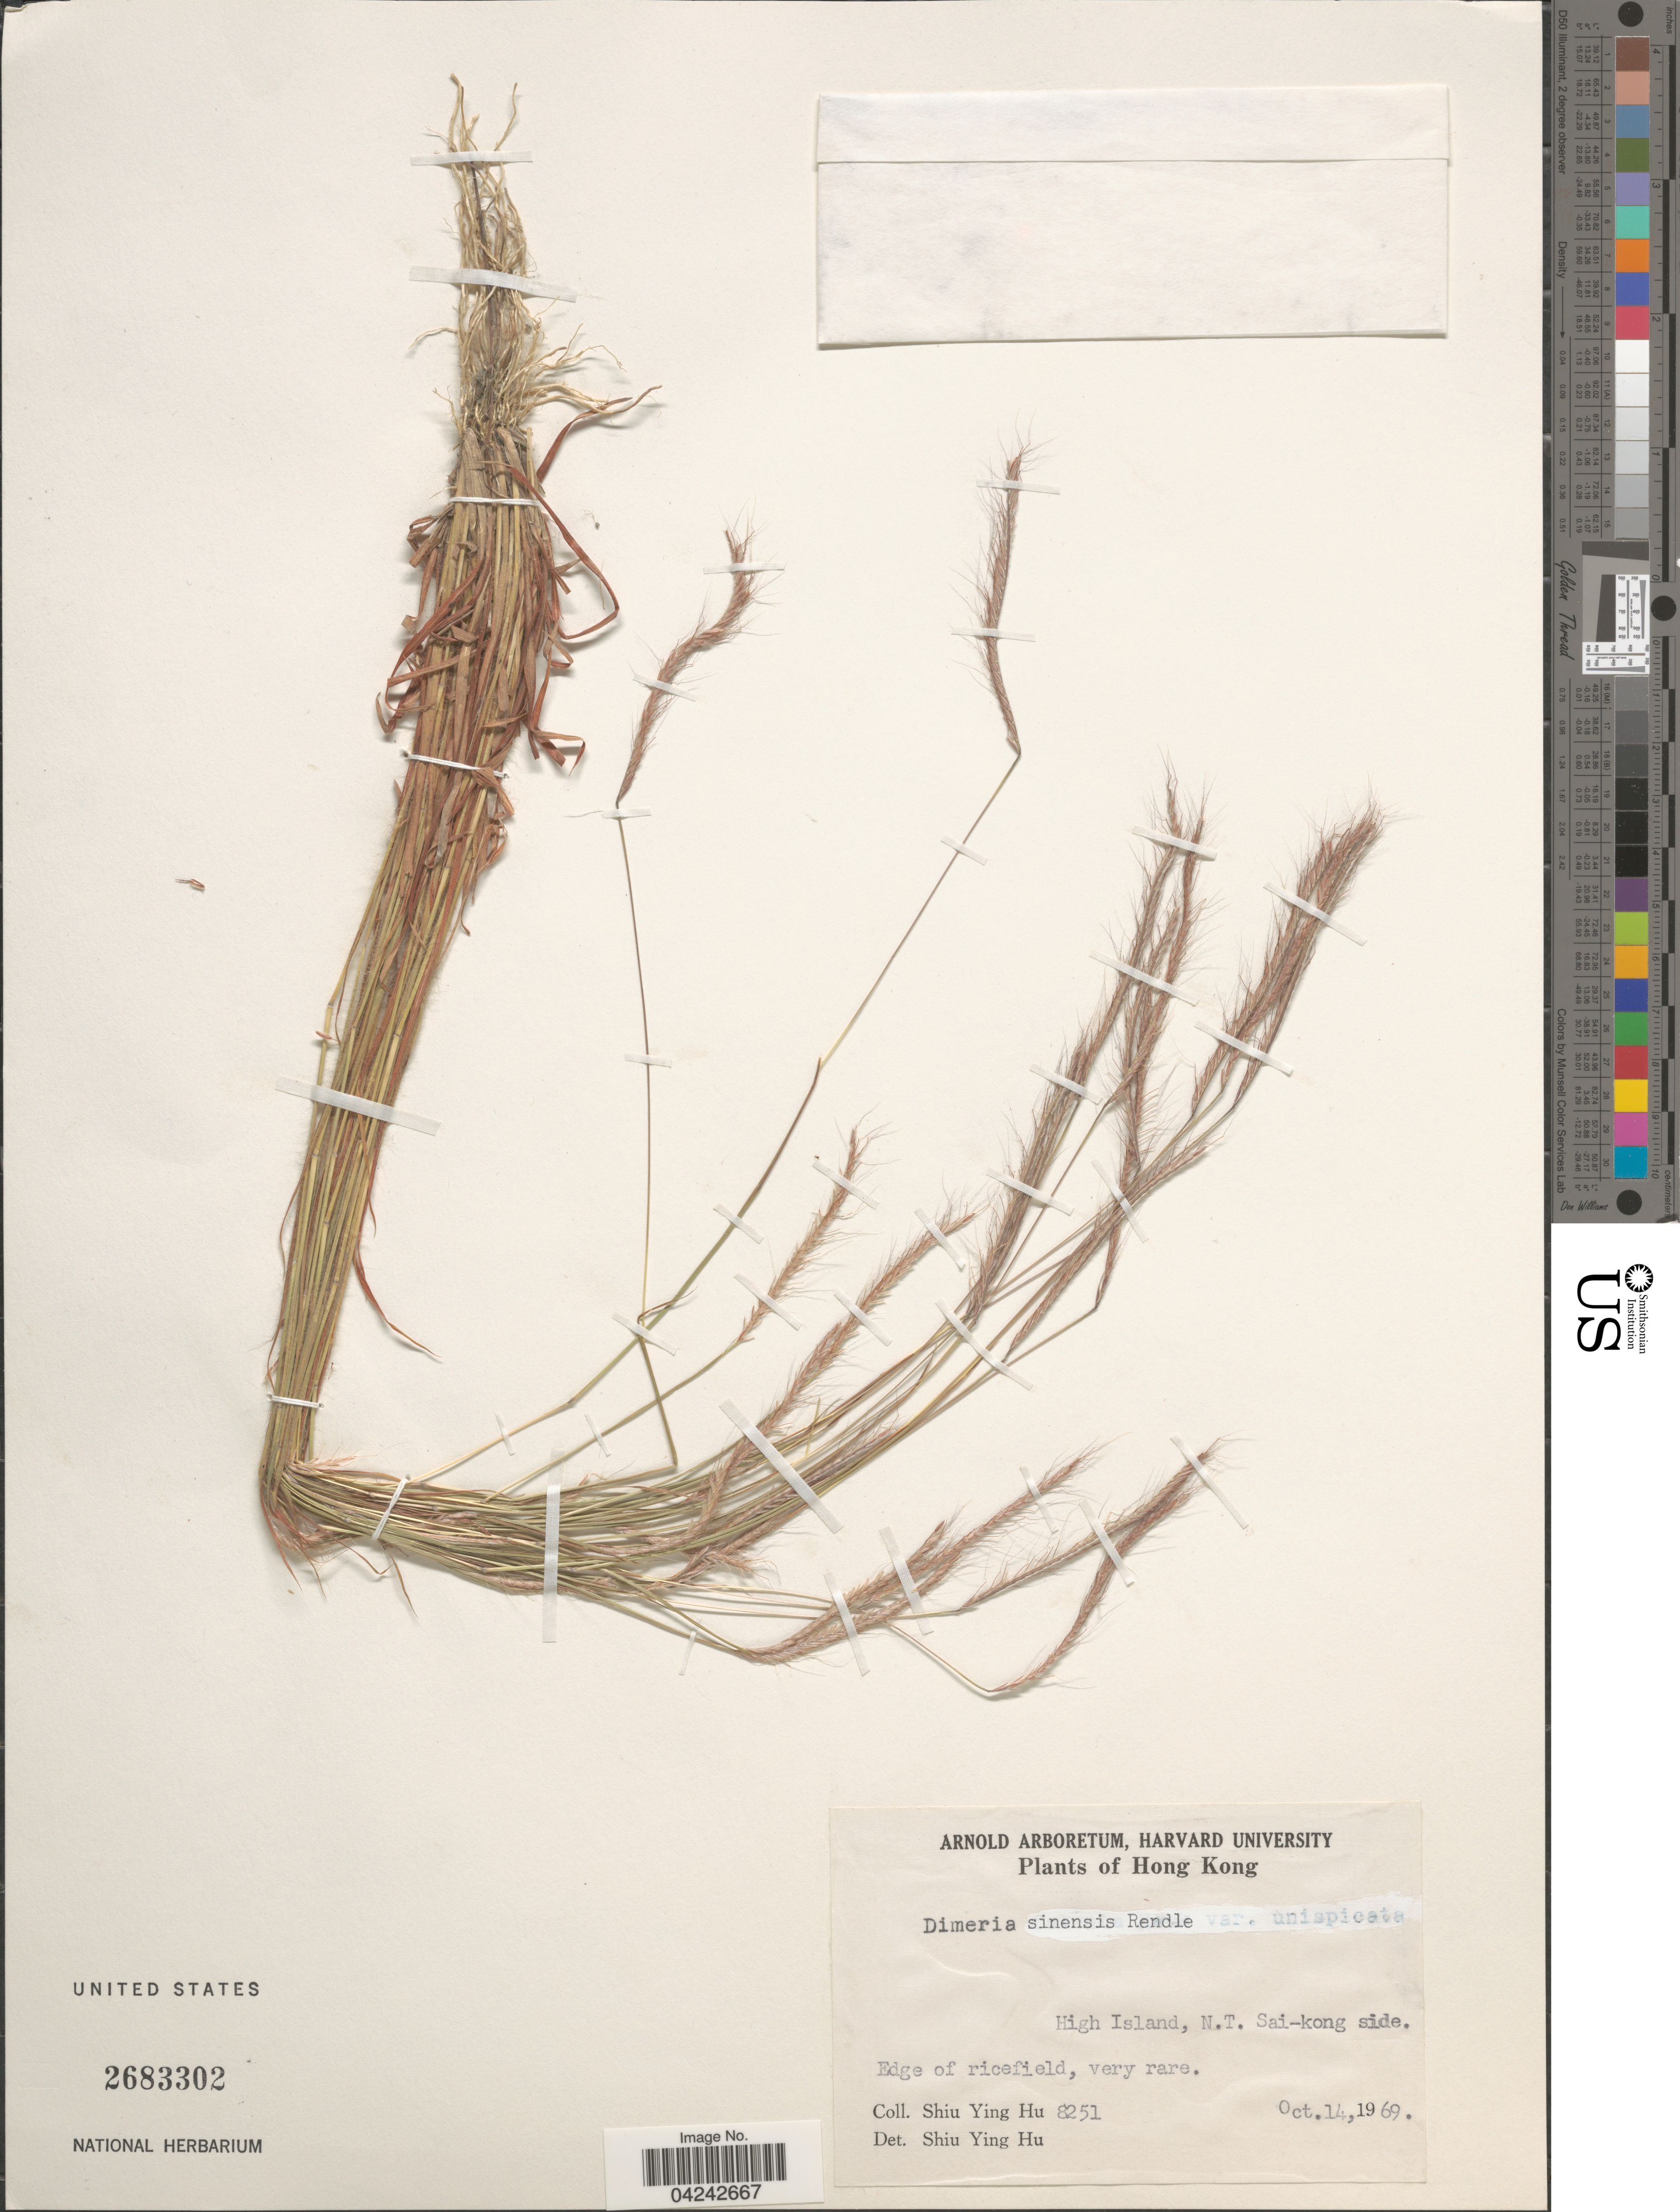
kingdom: Plantae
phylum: Tracheophyta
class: Liliopsida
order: Poales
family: Poaceae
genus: Dimeria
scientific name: Dimeria sinensis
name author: Rendle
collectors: S. Y. Hu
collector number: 8251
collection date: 1969-10-14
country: China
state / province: Hong Kong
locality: High Island, N.T. Sai-kong side.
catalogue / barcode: US 2683302